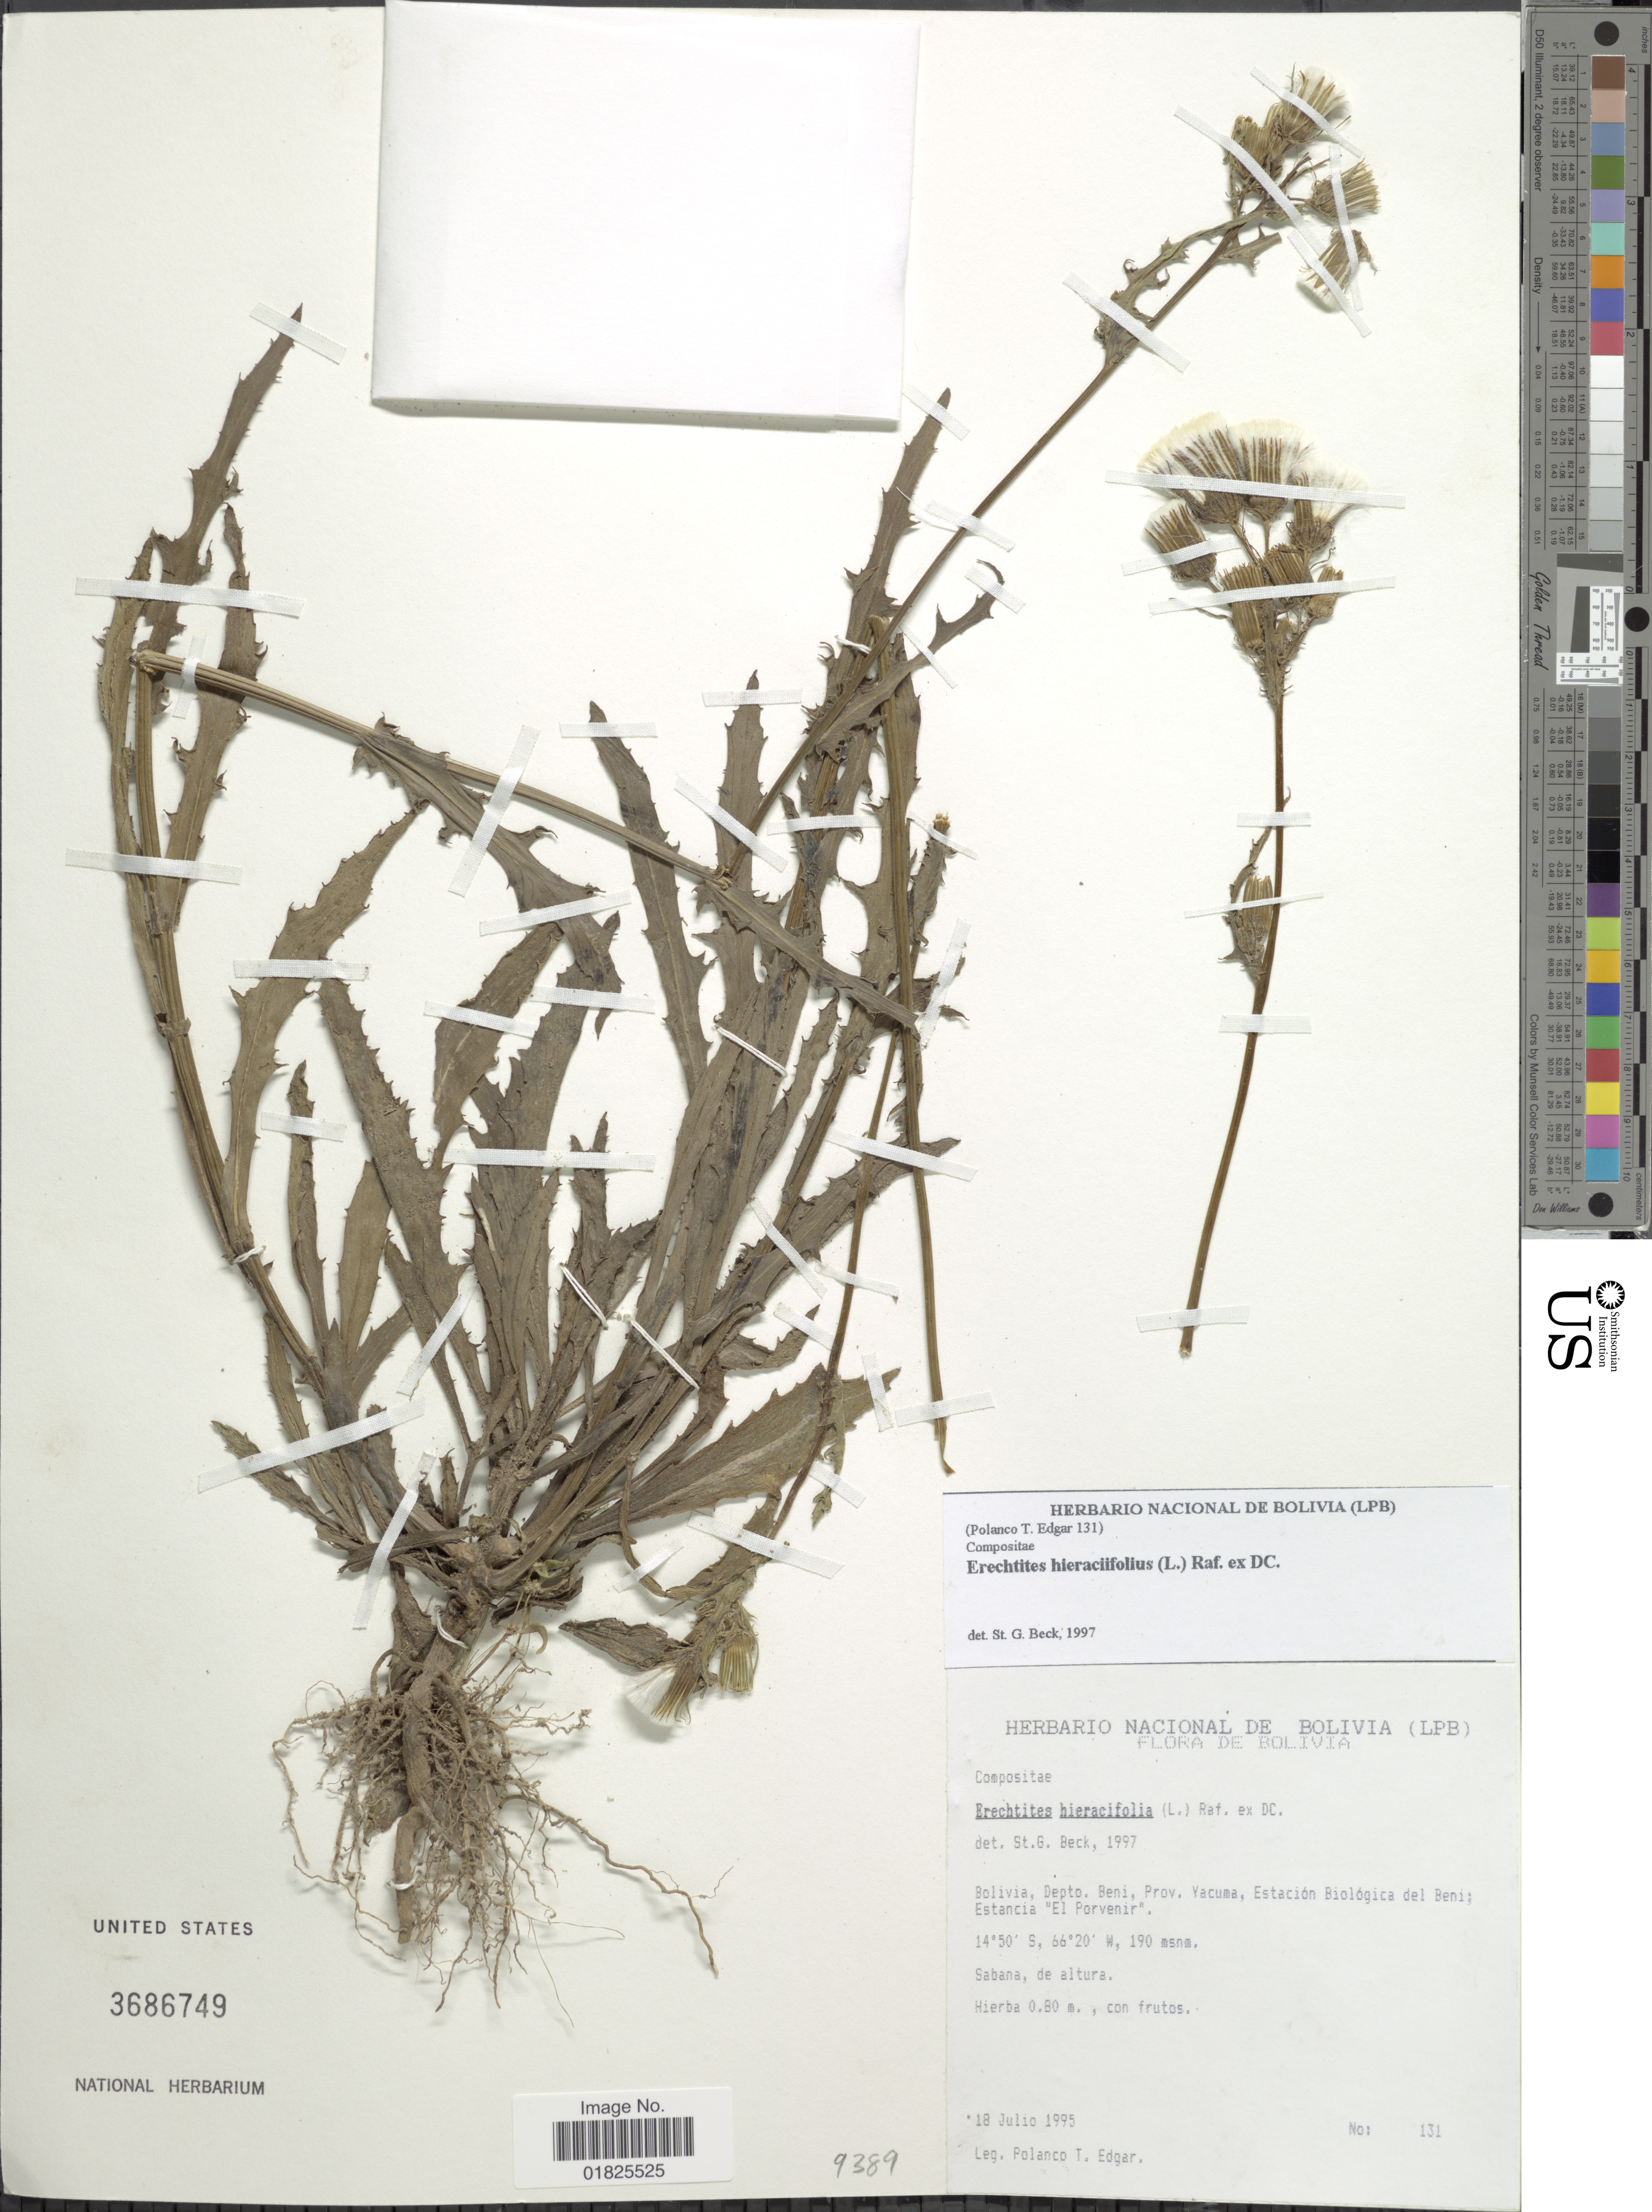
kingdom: Plantae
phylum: Tracheophyta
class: Magnoliopsida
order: Asterales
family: Asteraceae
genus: Erechtites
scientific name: Erechtites hieraciifolius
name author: (L.) Raf. ex DC.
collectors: P. Edgar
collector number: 131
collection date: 1995-07-18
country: Bolivia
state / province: Beni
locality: Prov. Yacuma, Estacion Biologica del Beni; Estancia "El Porvenir"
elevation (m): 190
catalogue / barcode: US 3686749